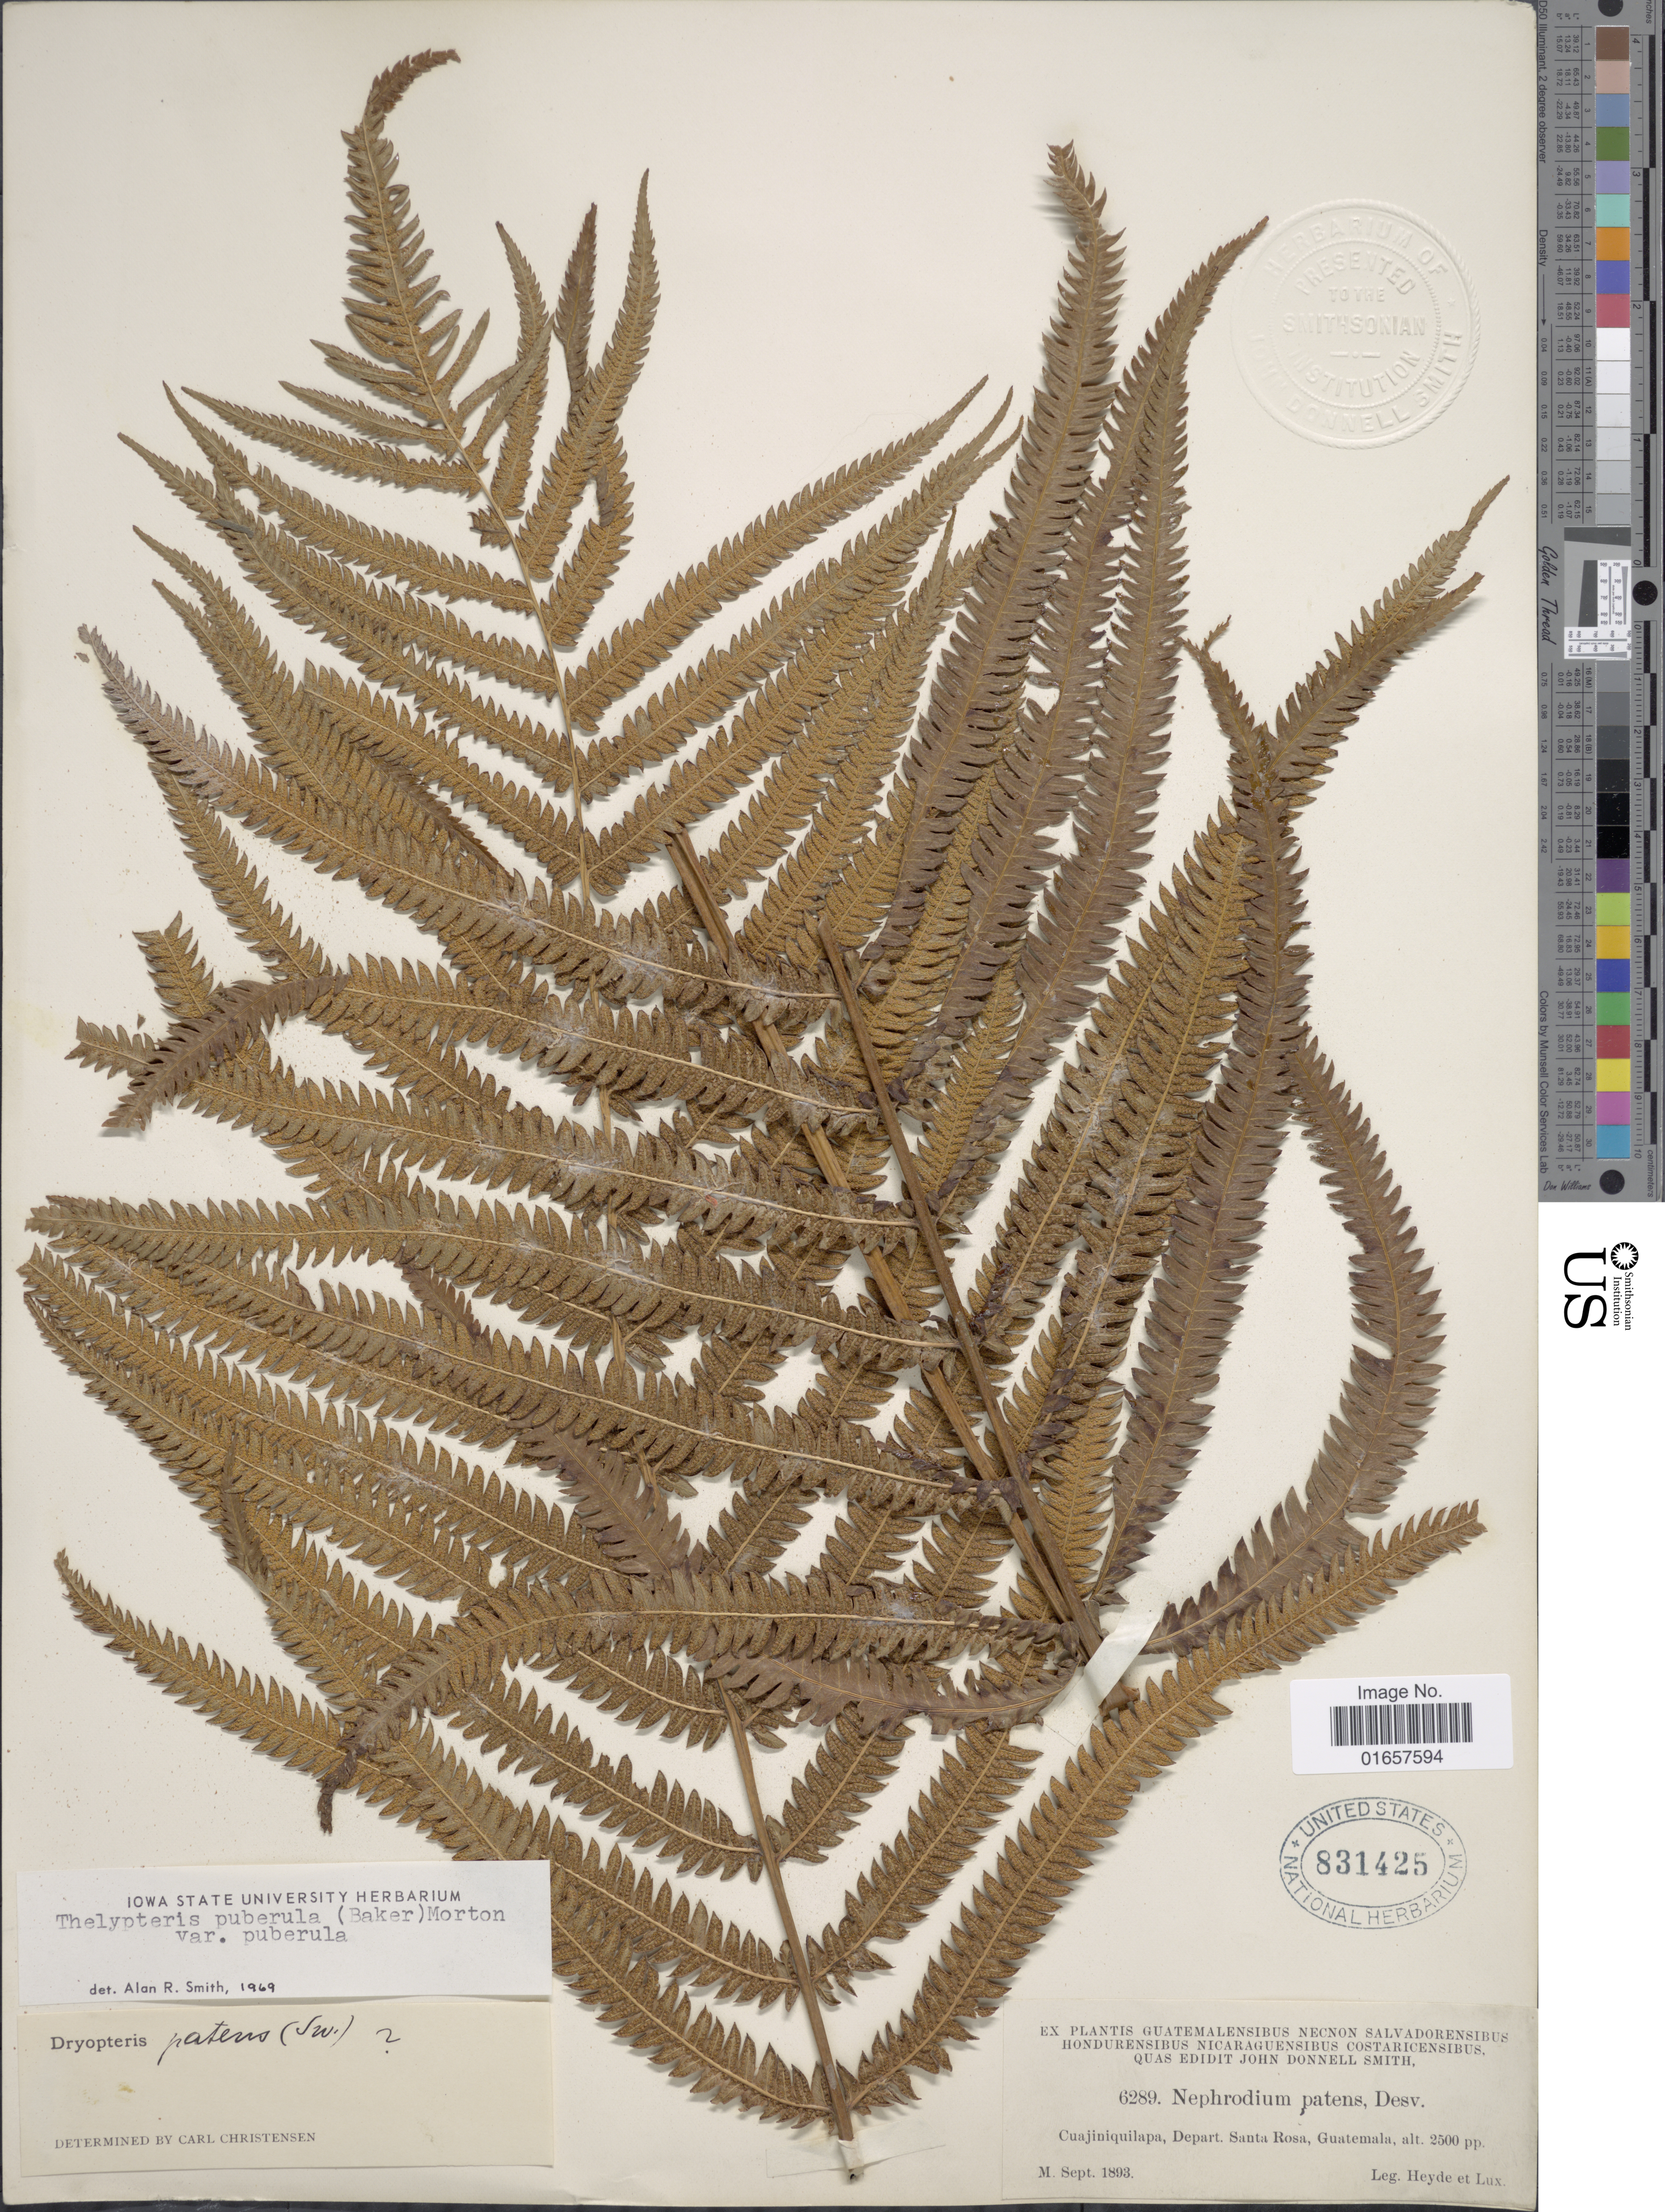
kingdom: Plantae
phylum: Tracheophyta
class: Polypodiopsida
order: Polypodiales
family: Thelypteridaceae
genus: Christella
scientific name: Christella puberula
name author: (Baker) Á. Löve & D. Löve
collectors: Heyde & Lux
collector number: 6289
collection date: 1893-09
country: Guatemala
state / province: Santa Rosa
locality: Guatemala, Cuajiniquilapa, Depart. Santa Rosa.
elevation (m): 762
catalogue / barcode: US 831425